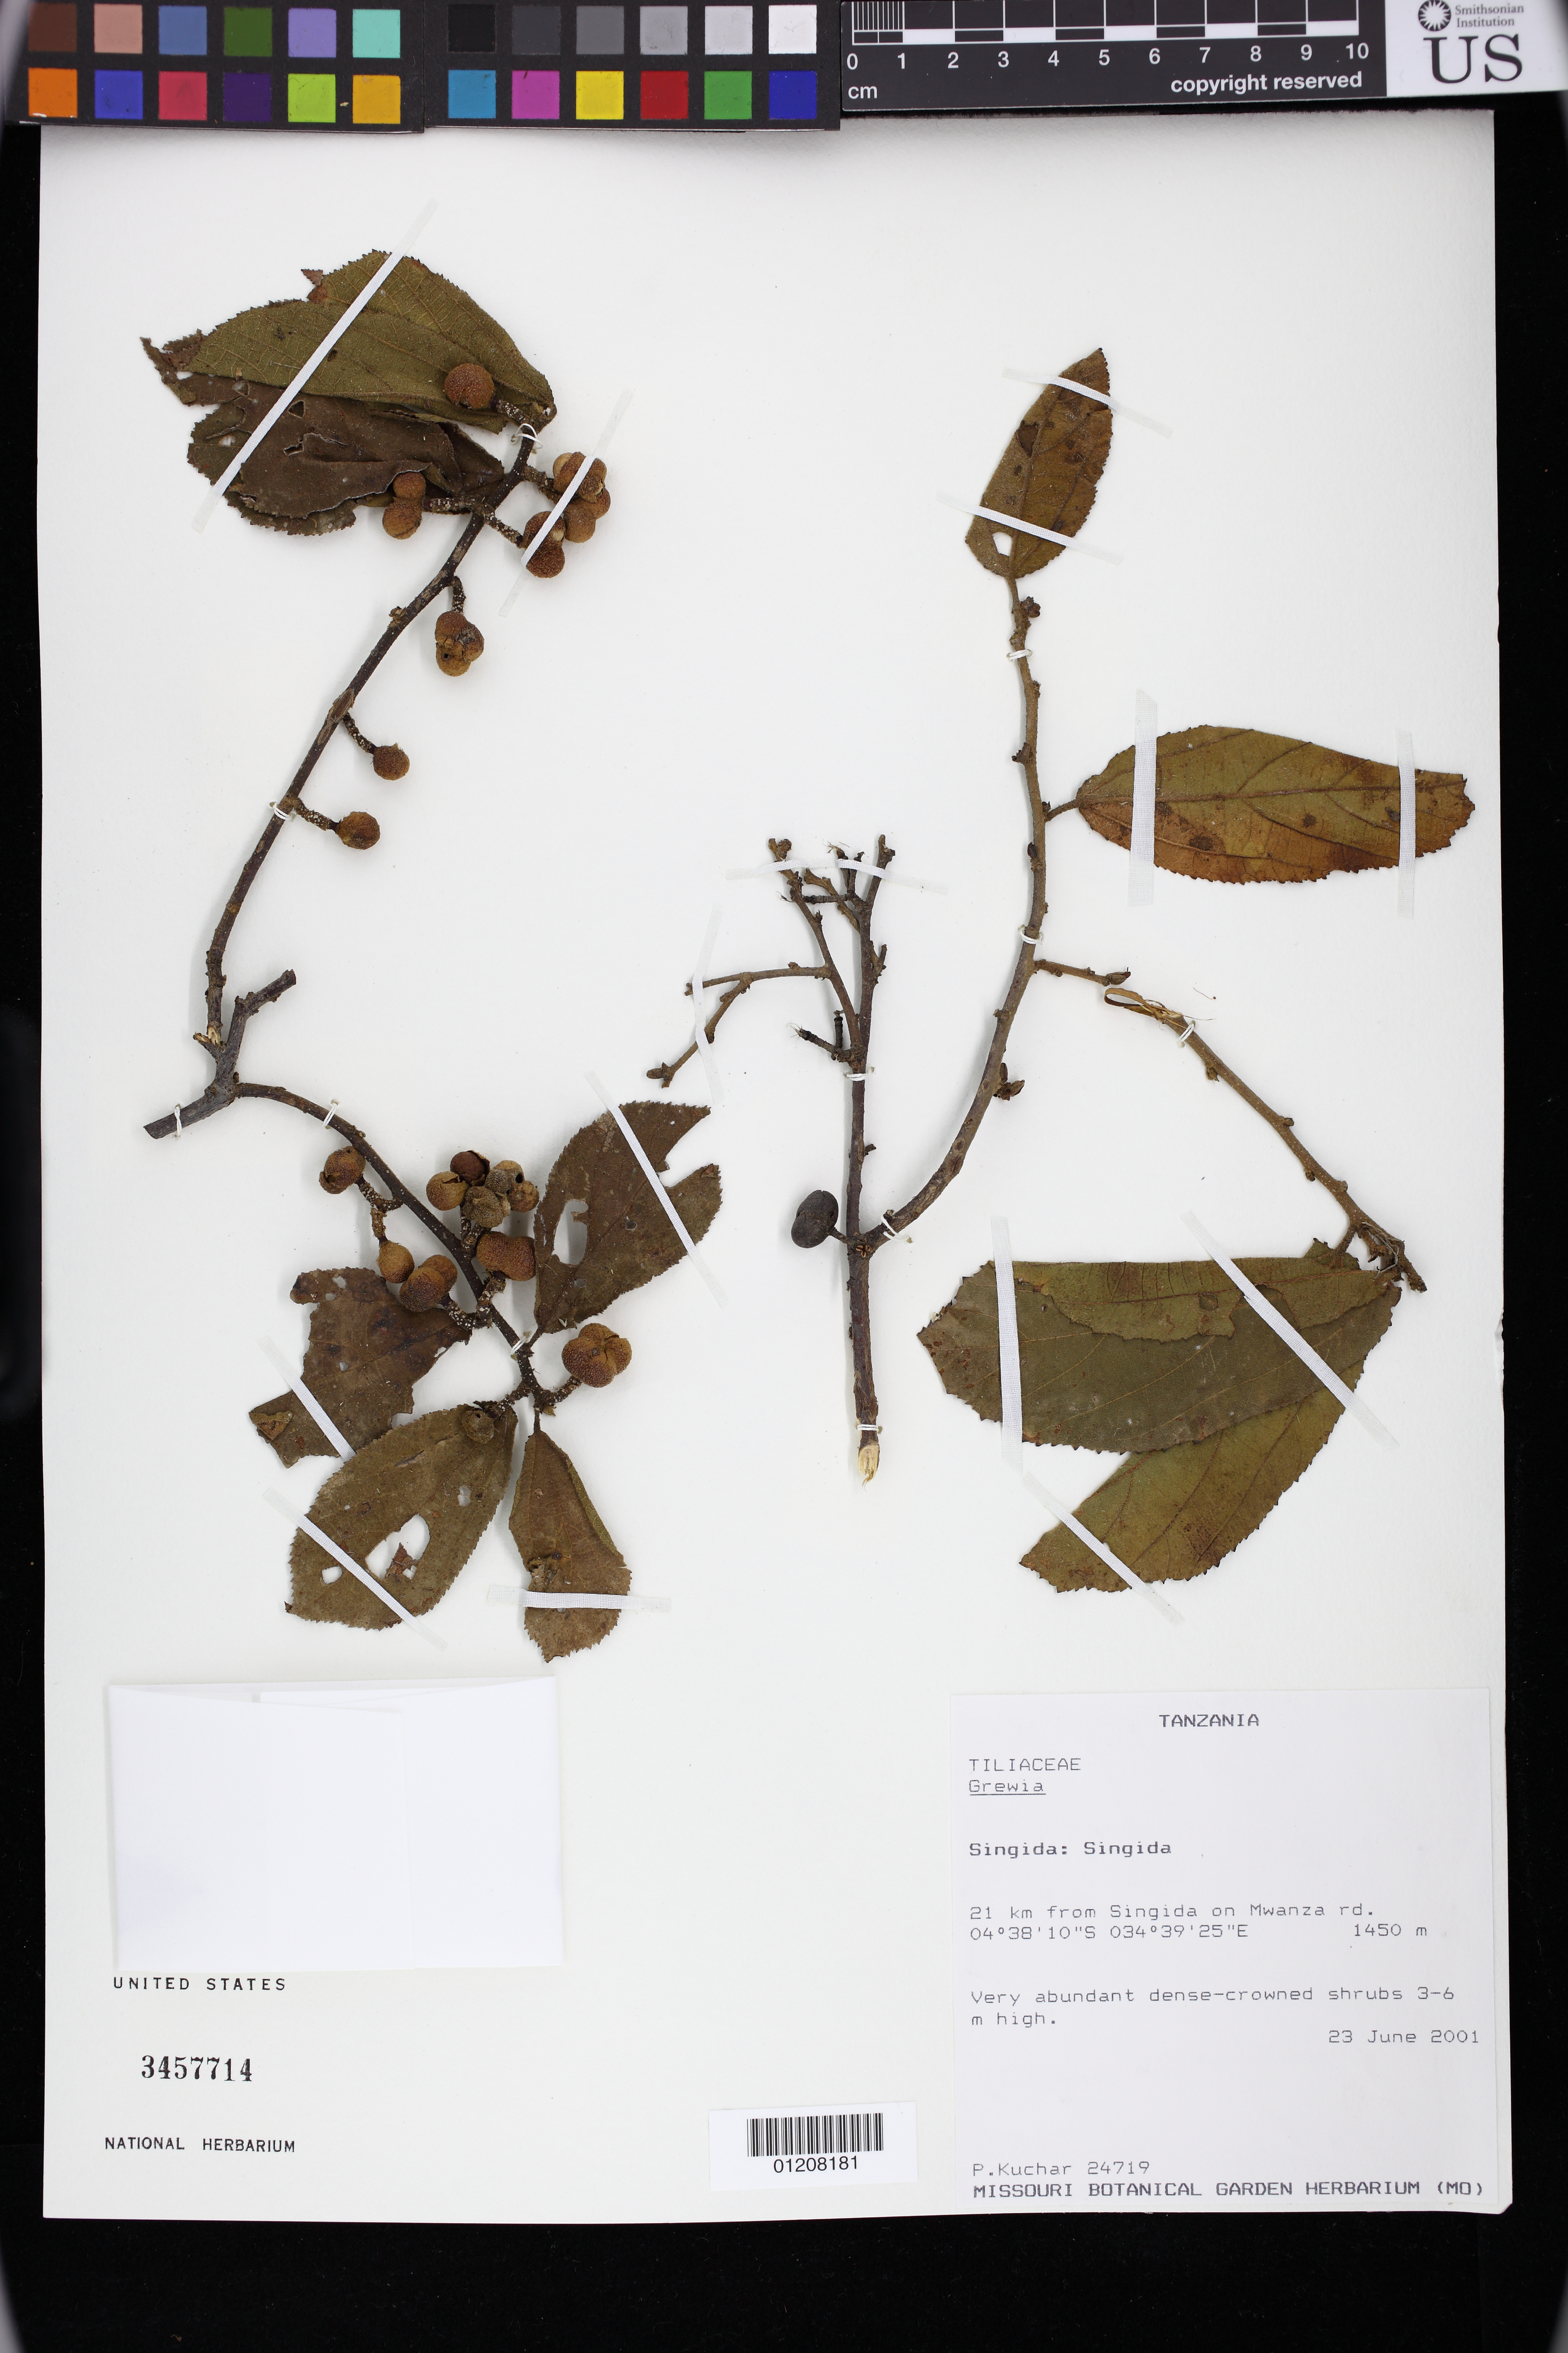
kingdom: Plantae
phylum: Tracheophyta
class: Magnoliopsida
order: Malvales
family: Malvaceae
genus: Grewia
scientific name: Grewia sp.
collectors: P. Kuchar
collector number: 24719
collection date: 2001-06-23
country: Tanzania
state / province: Singida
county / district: Singida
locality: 21 km from Singida on Mwanza rd.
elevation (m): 1450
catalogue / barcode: US 3457714